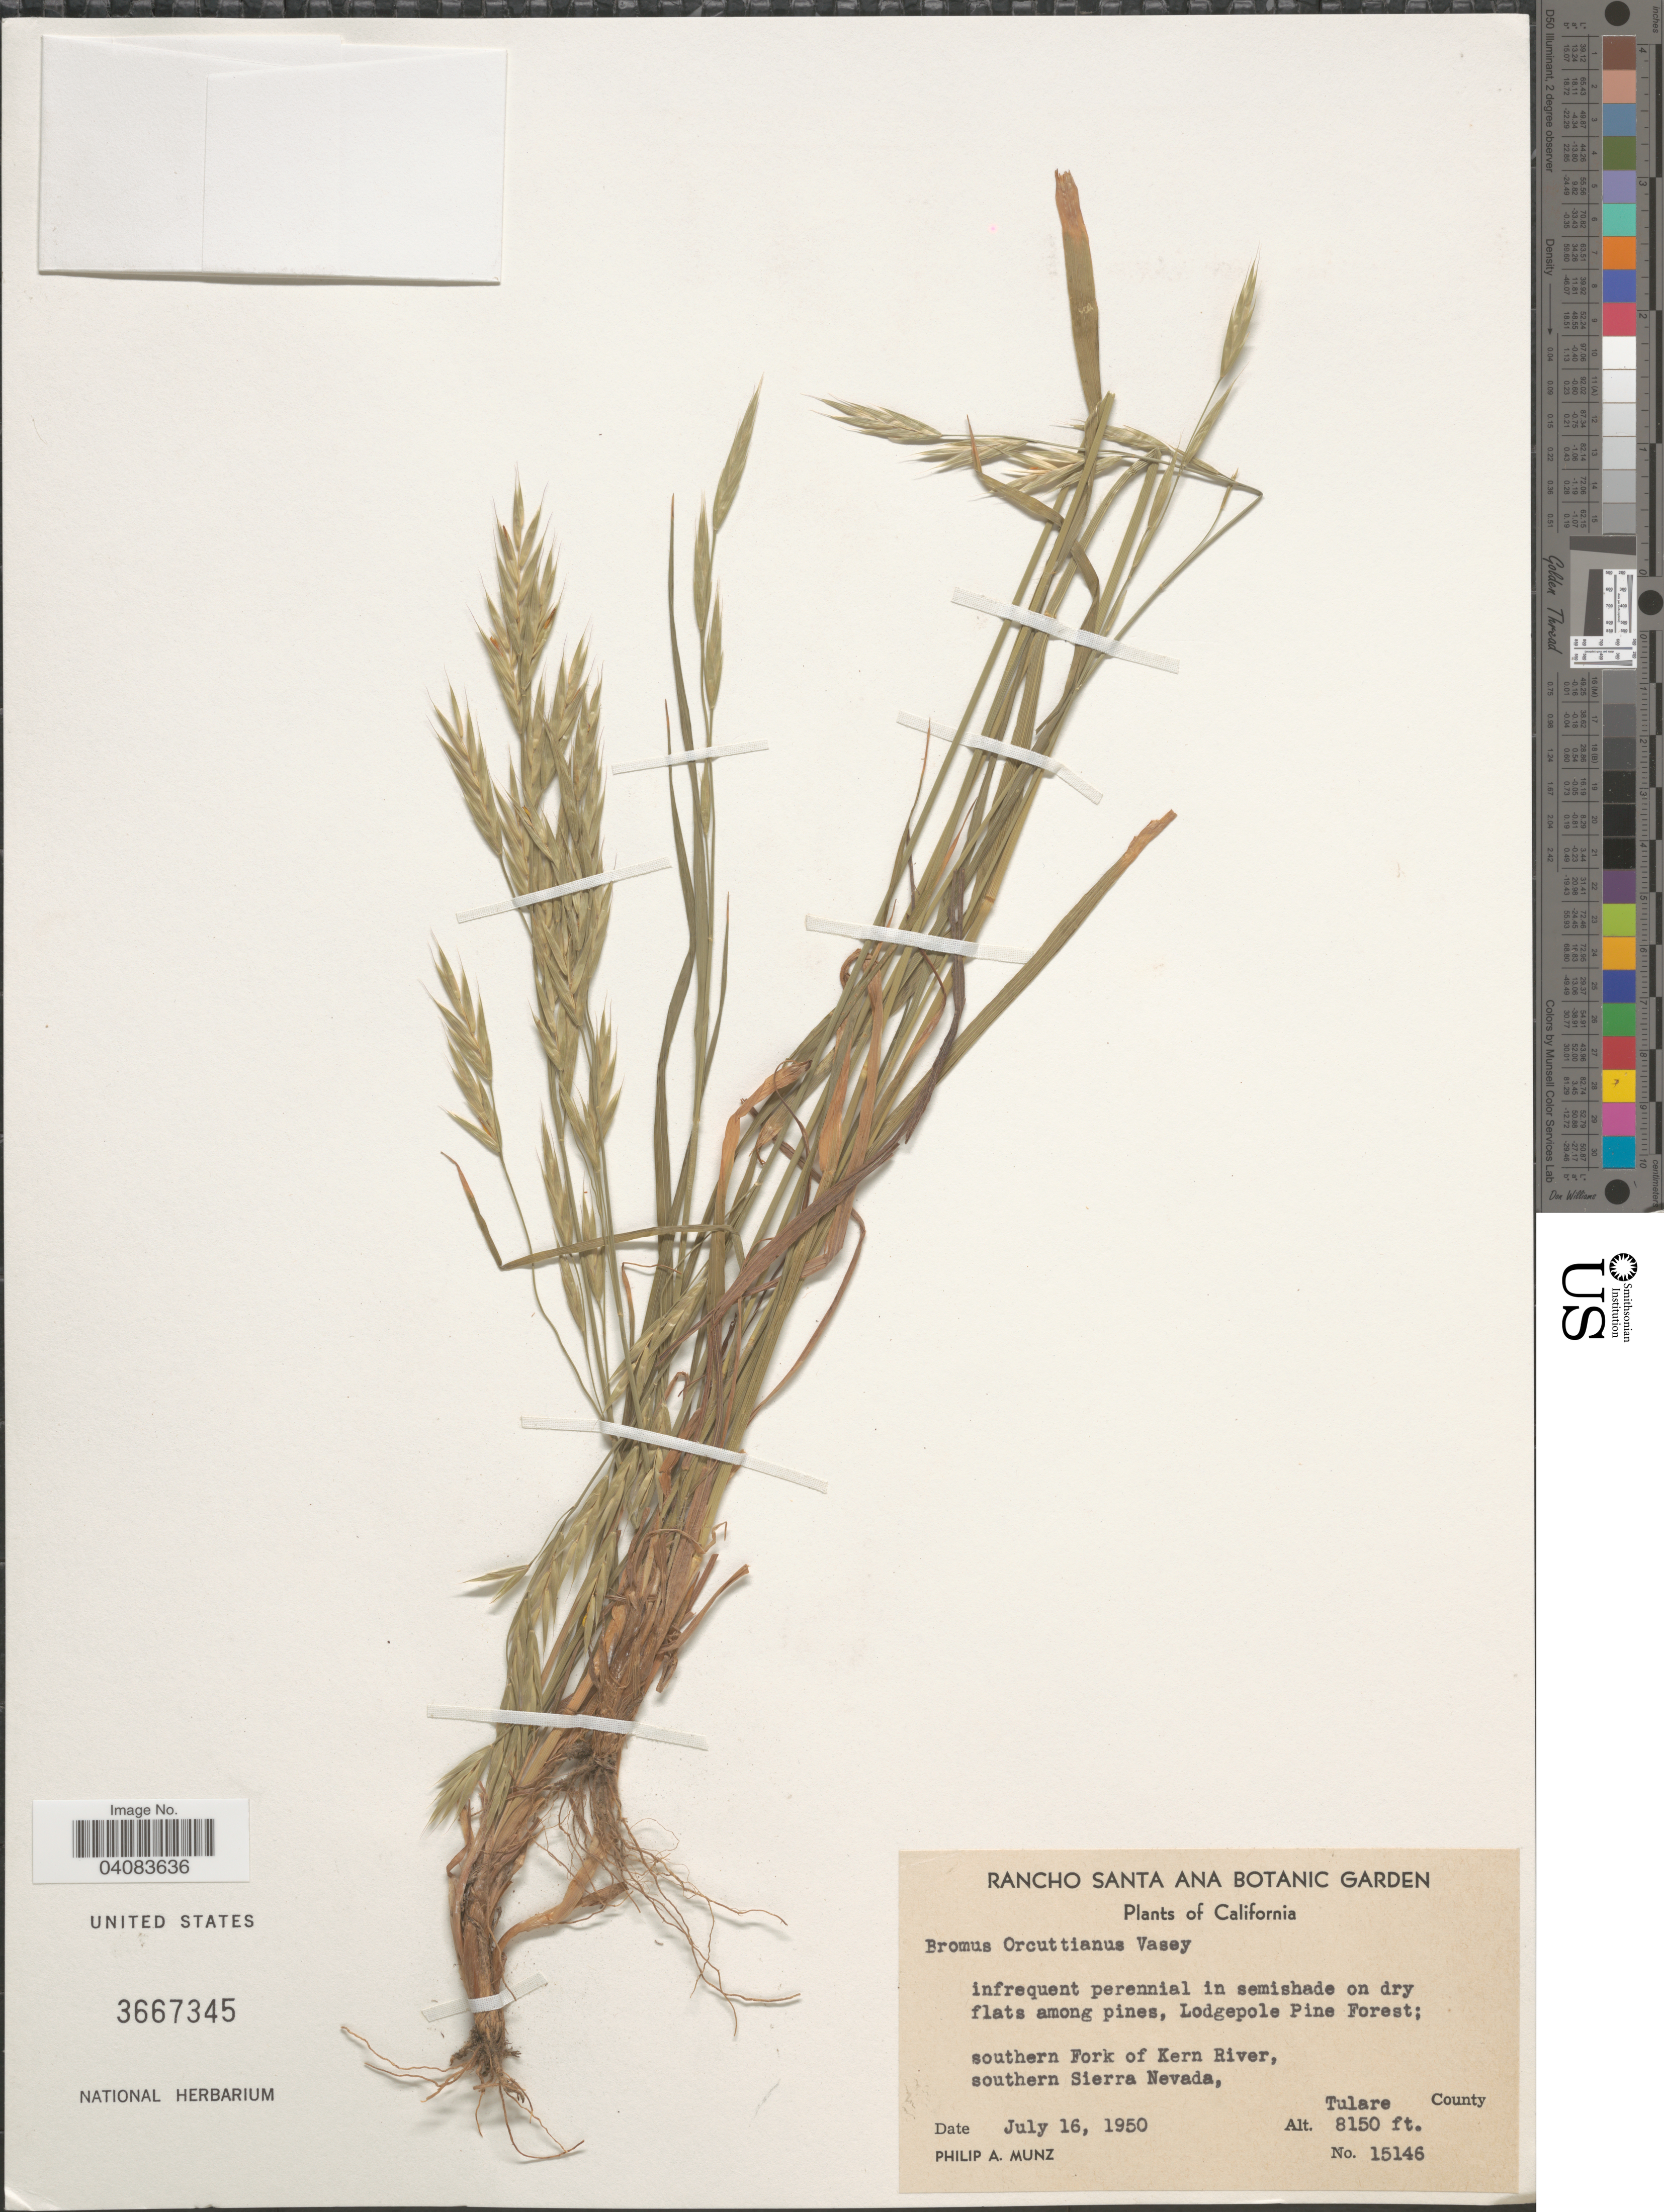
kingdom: Plantae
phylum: Tracheophyta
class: Liliopsida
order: Poales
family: Poaceae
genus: Bromus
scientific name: Bromus orcuttianus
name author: Vasey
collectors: P. A. Munz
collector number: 15146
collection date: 1950-07-16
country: United States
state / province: California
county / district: Tulare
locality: Lodgepole Pine Forest. Southern Fork of Kern River, southern Sierra Nevada, Tulare County.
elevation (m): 2484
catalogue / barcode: US 3667345